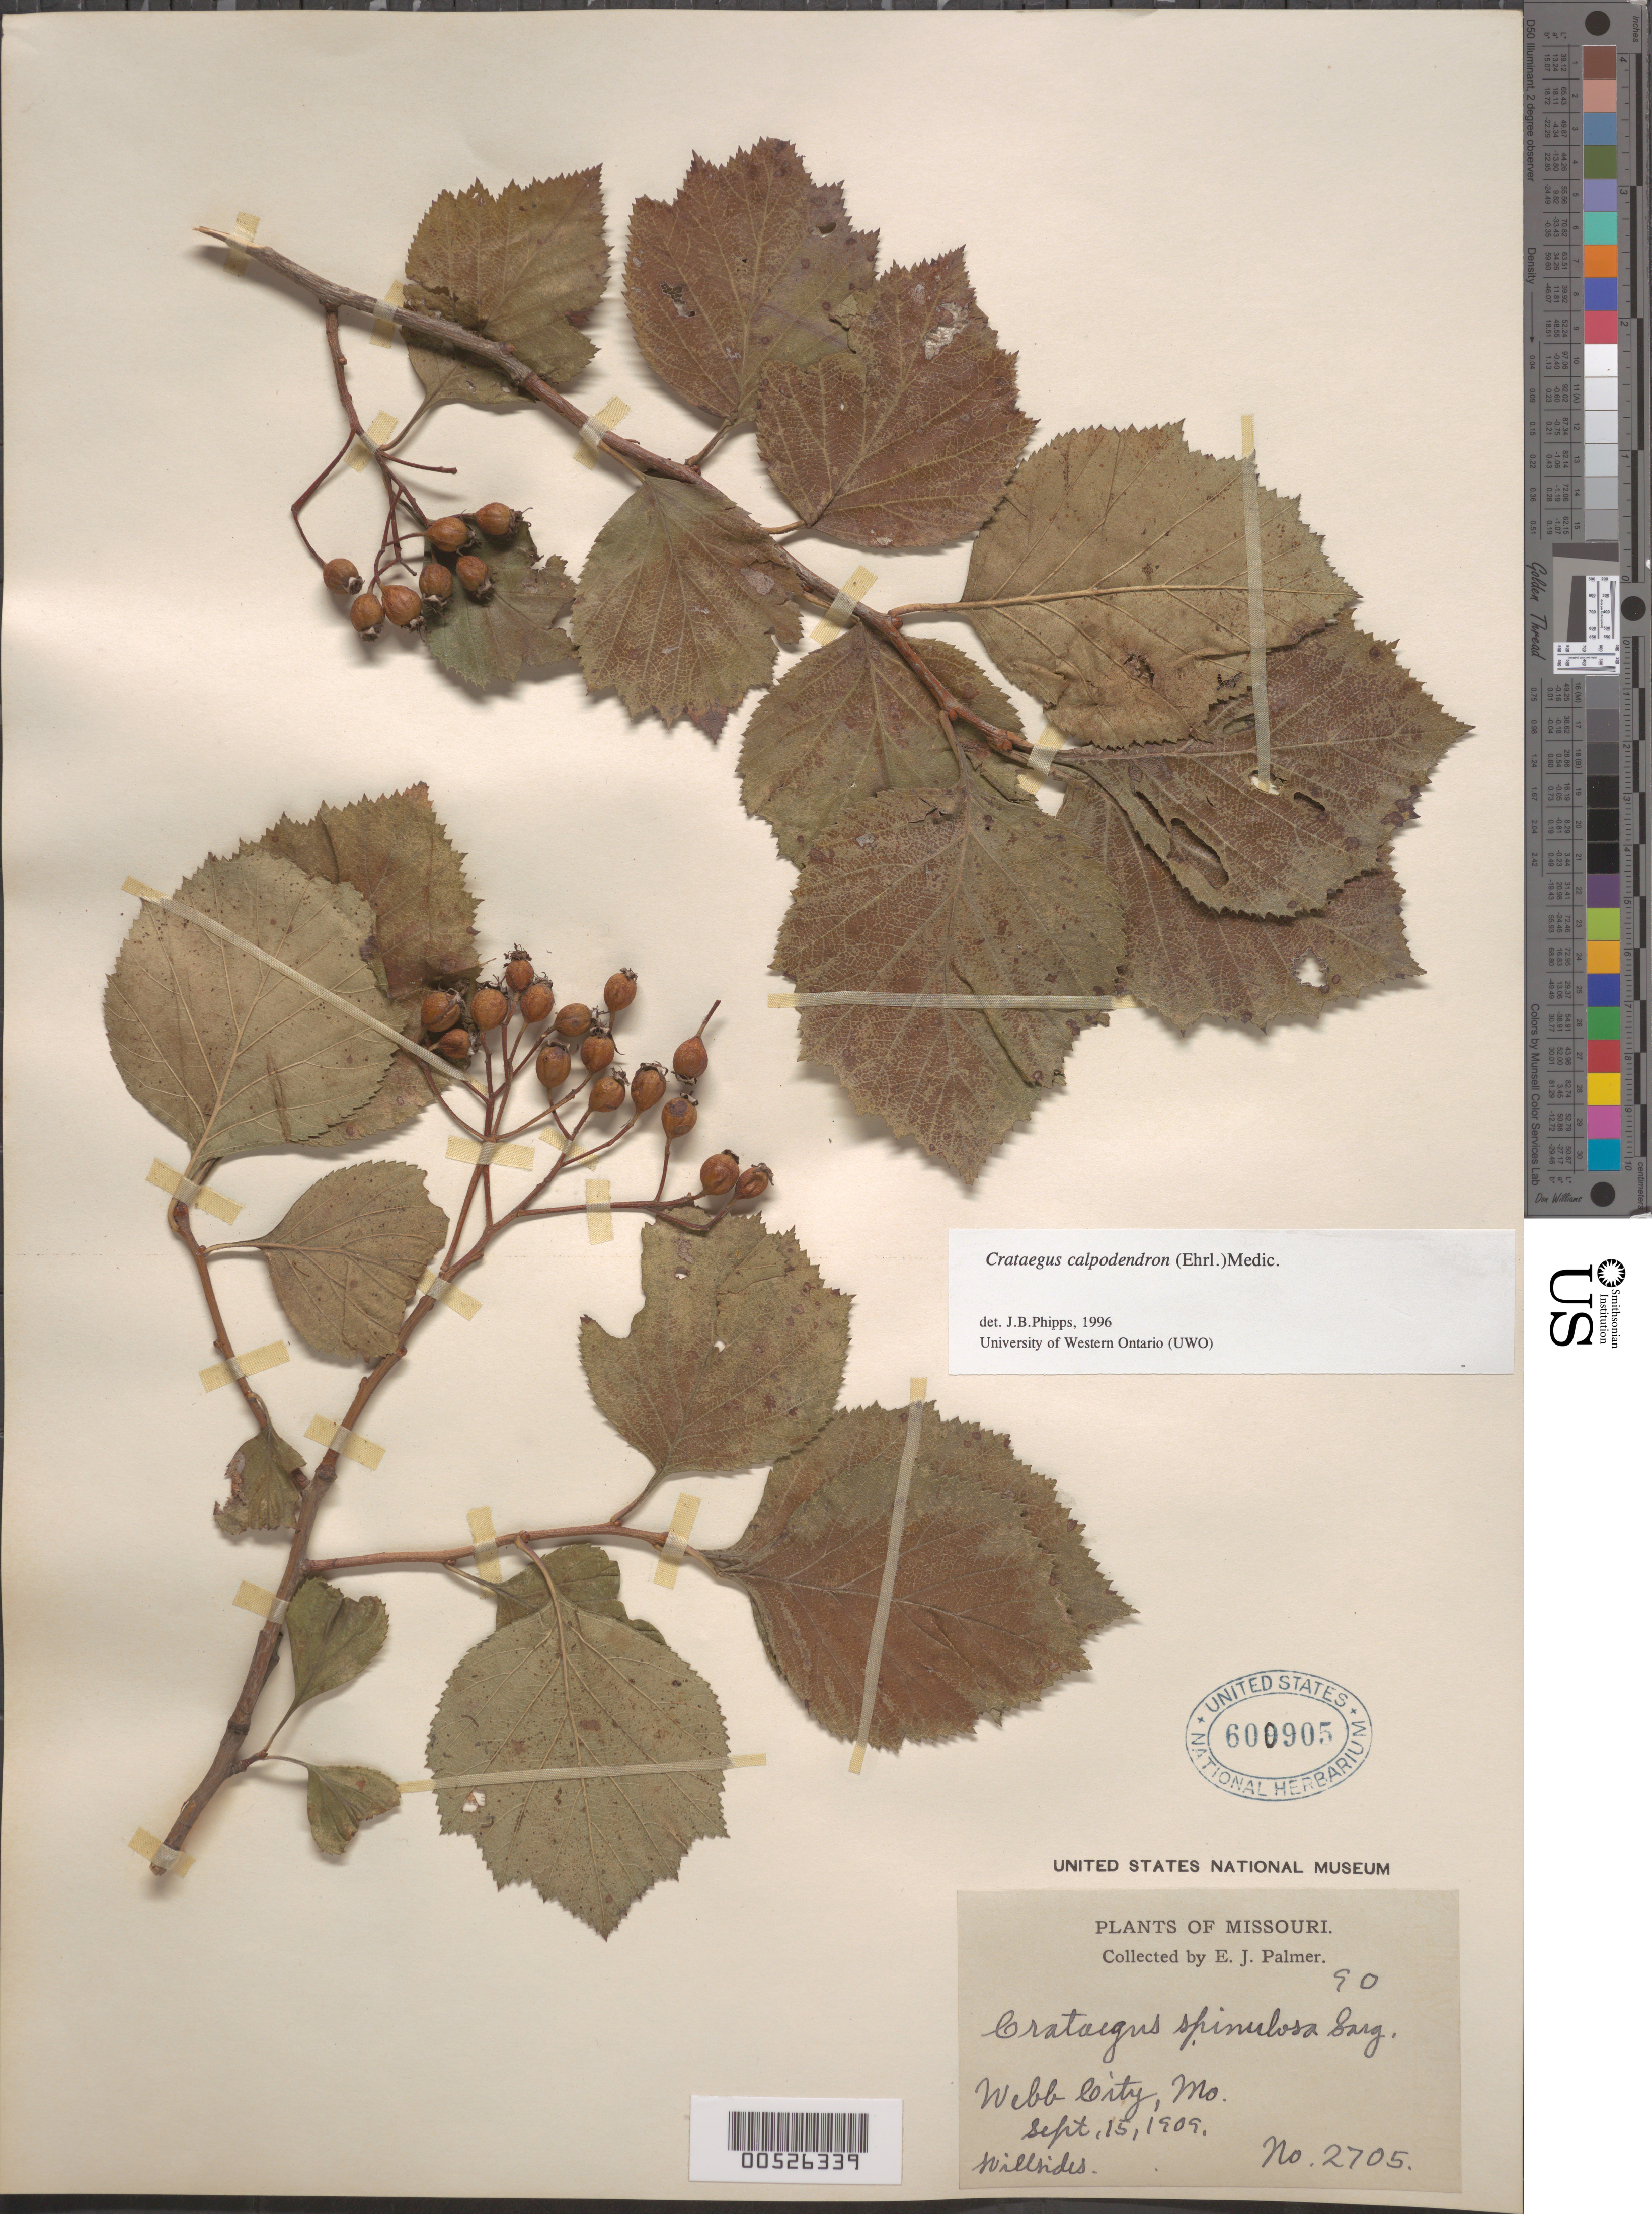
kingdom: Plantae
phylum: Tracheophyta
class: Magnoliopsida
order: Rosales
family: Rosaceae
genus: Crataegus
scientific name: Crataegus calpodendron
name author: (Ehrh.) Medik.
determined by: Phipps, James B., (UWO), University of Western Ontario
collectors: E. J. Palmer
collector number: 2705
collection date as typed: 15 Sep 1909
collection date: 1909-09-15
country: United States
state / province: Missouri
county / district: Jasper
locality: Webb City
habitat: hillsides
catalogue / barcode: US 600905